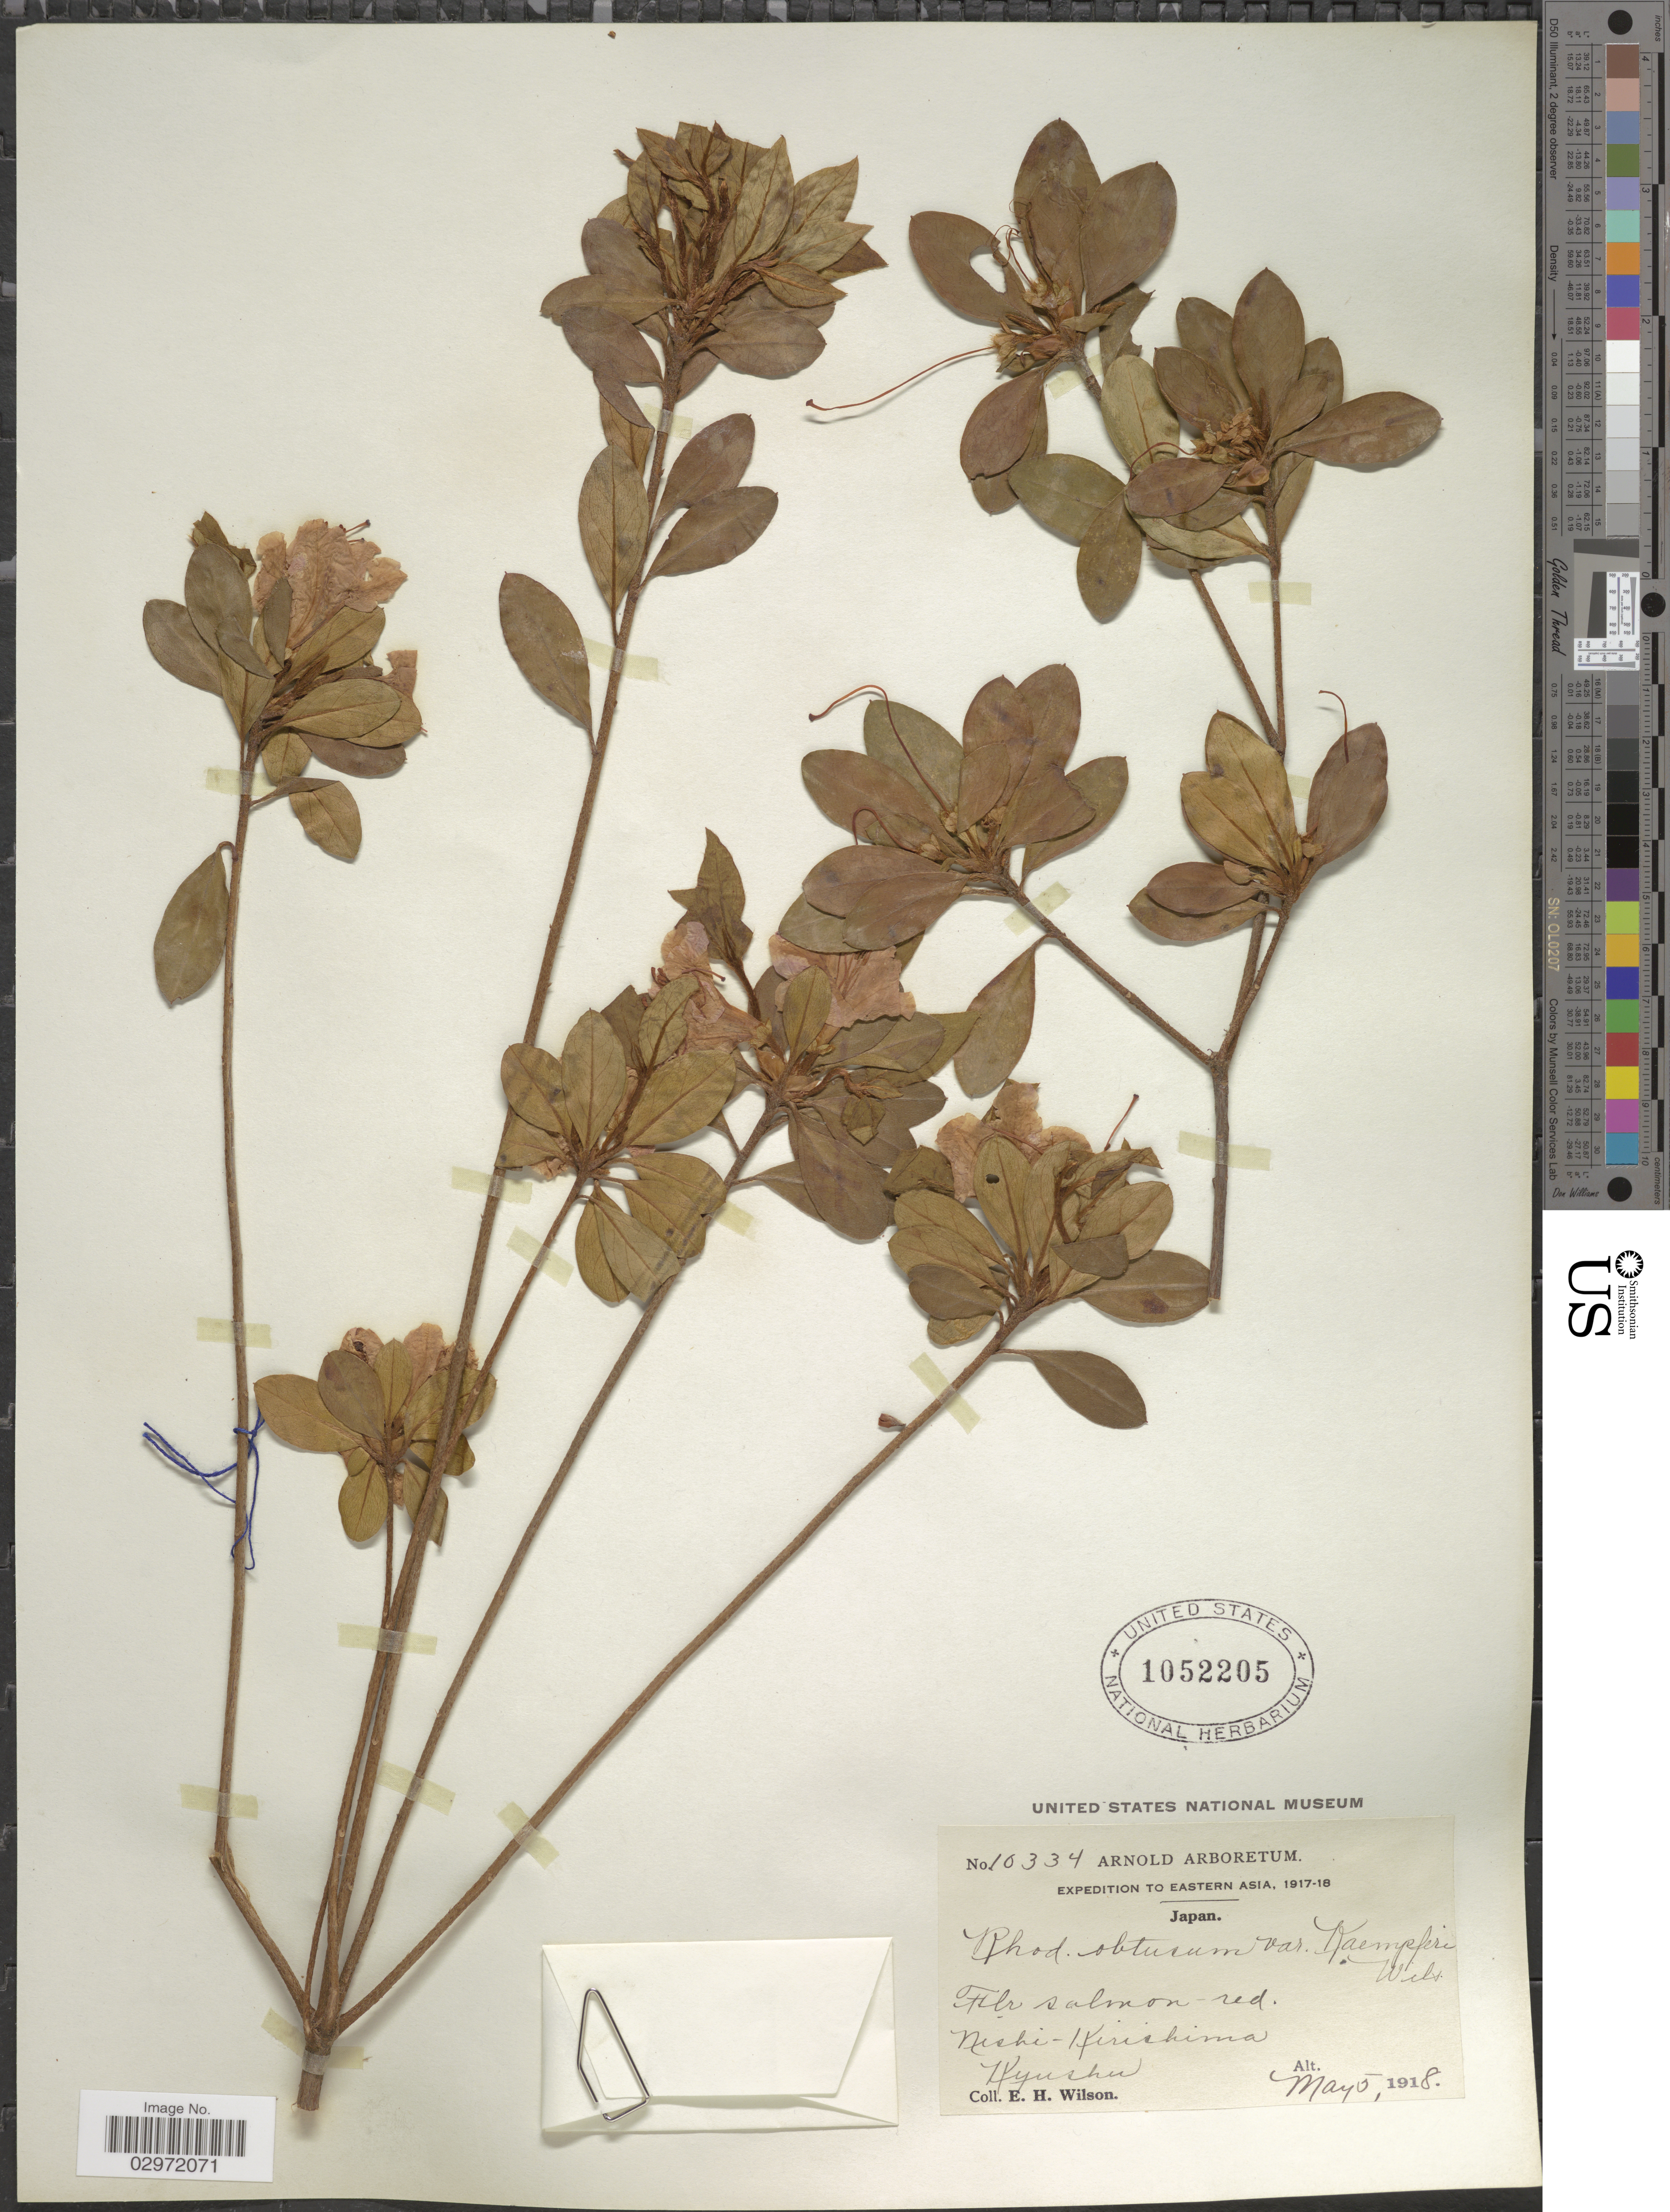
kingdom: Plantae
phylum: Tracheophyta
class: Magnoliopsida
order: Ericales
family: Ericaceae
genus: Rhododendron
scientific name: Rhododendron obtusum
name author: (Lindl.) Planch.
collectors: E. Wilson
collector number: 10334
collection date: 1918-05-05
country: Japan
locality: Eastern Asia. Nishi-Kirishima, Kyushu.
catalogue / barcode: US 1052205